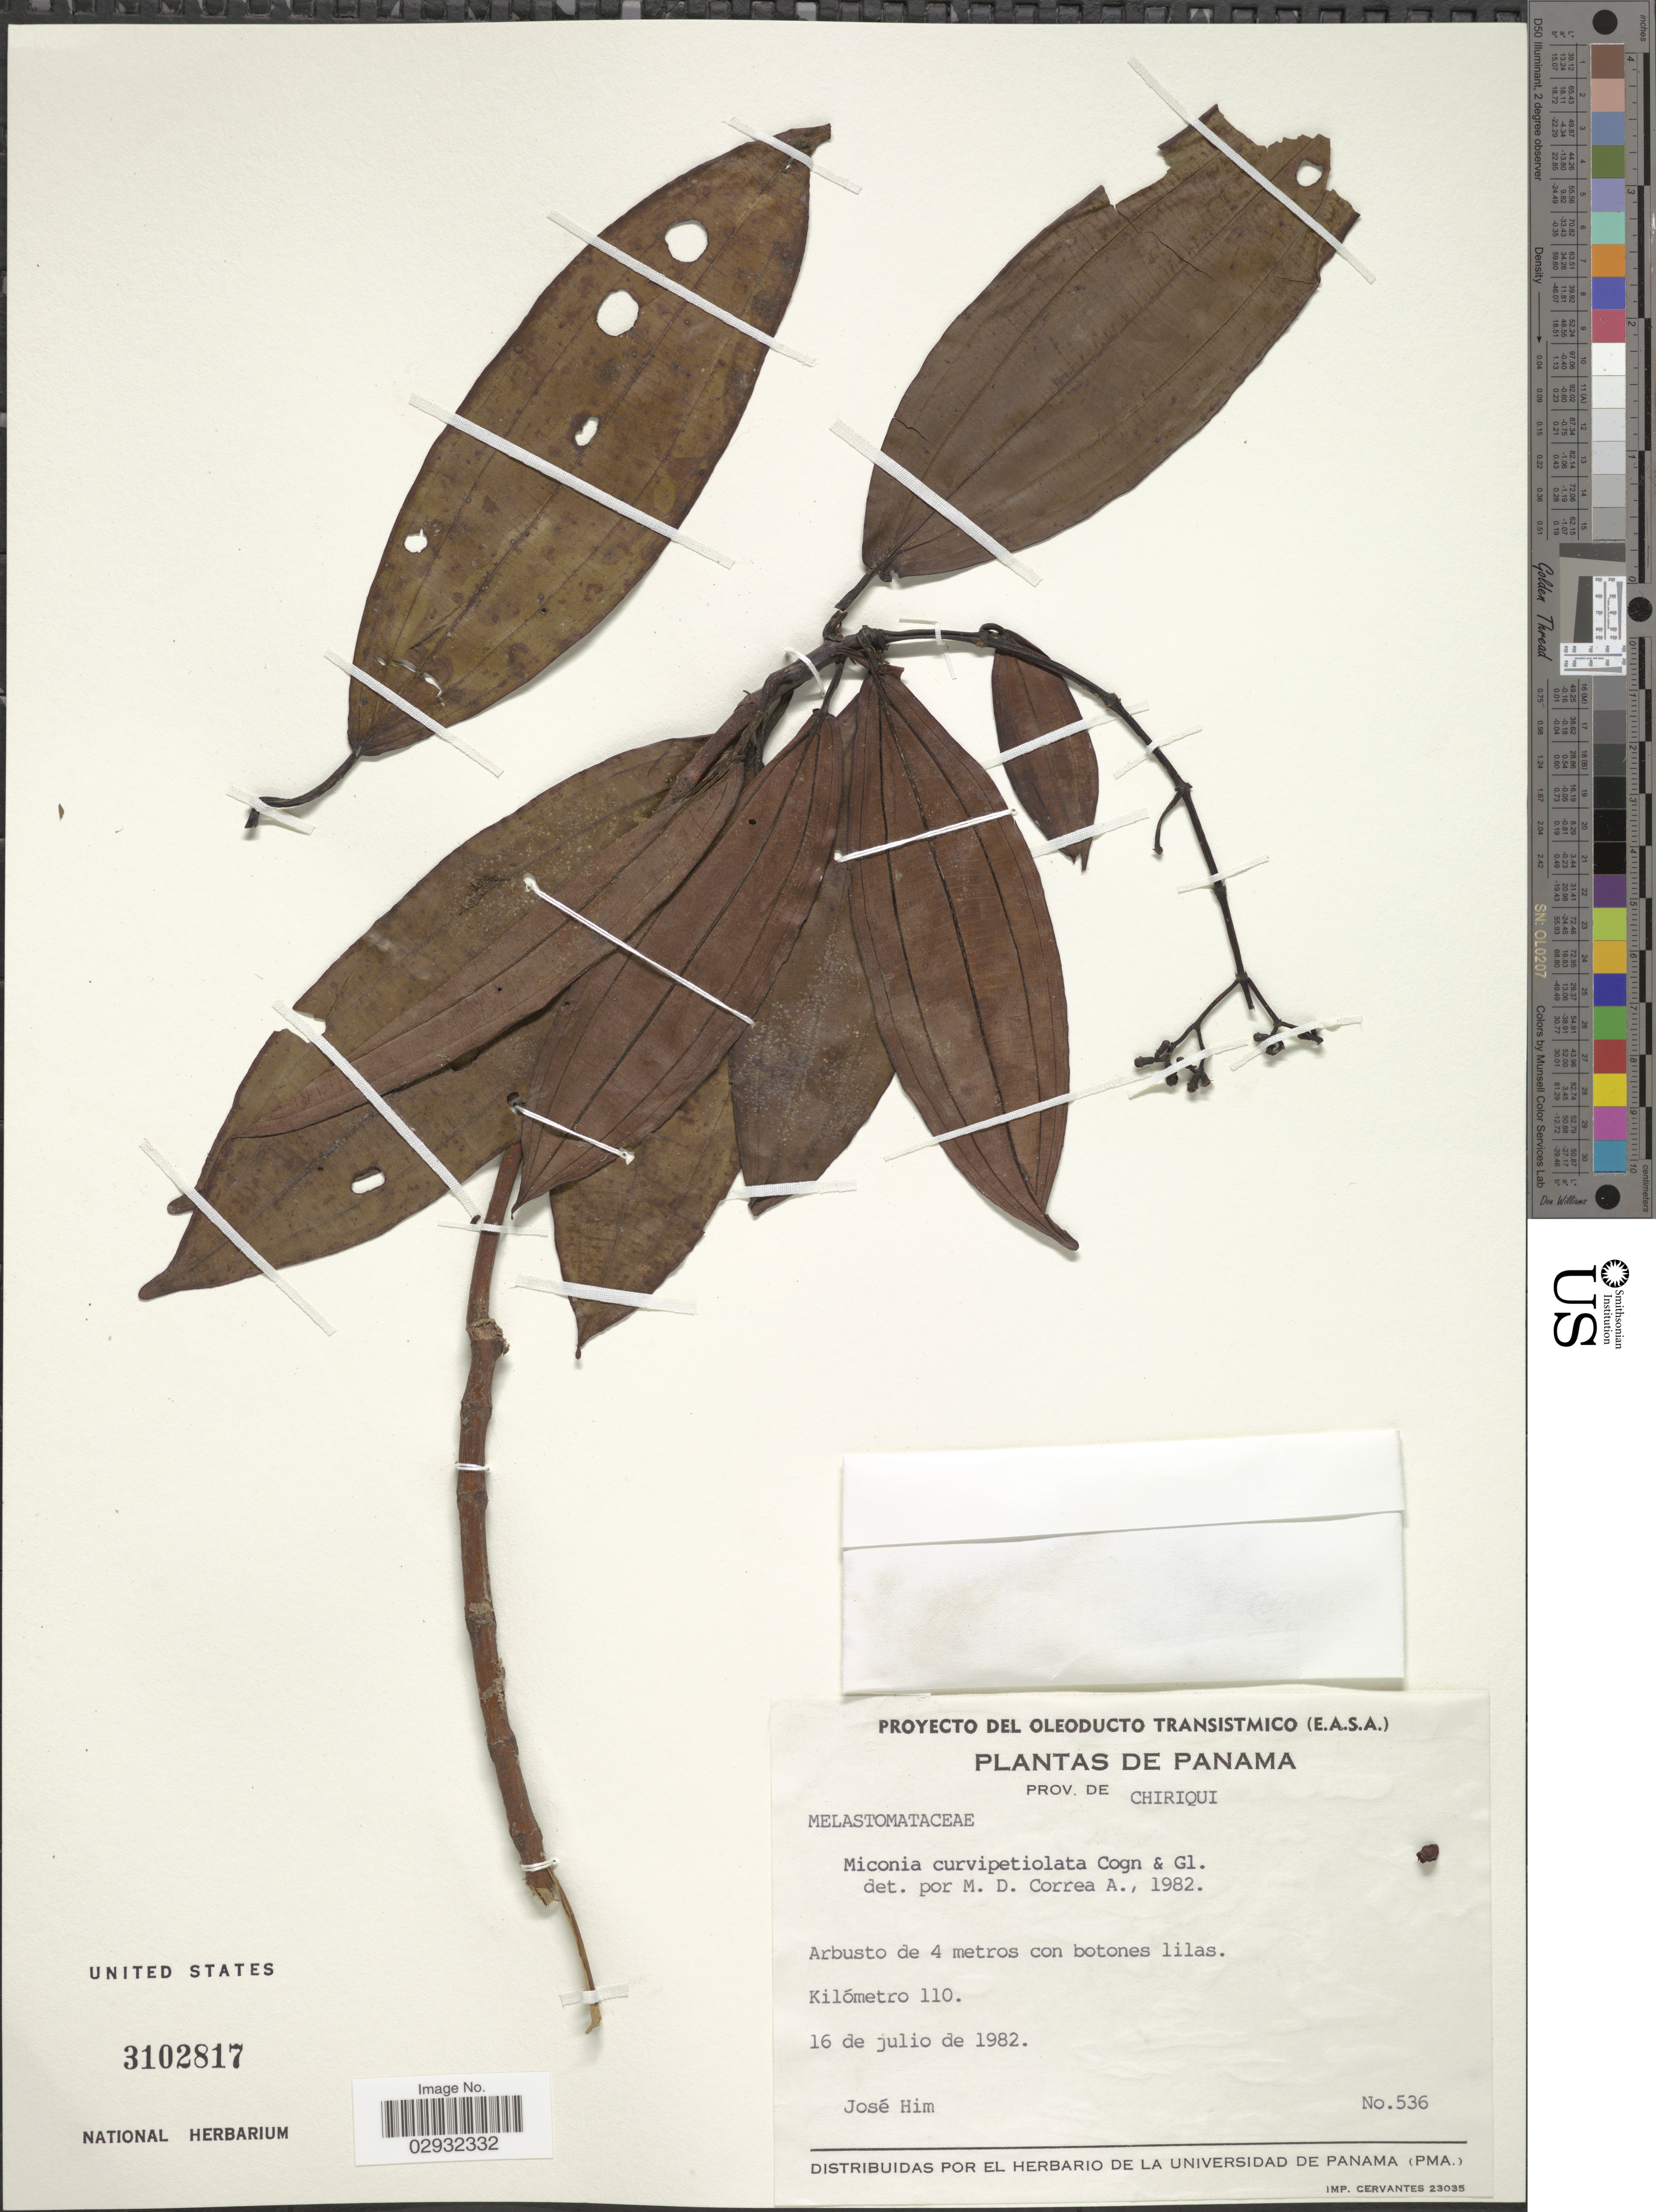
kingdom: Plantae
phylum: Tracheophyta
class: Magnoliopsida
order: Myrtales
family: Melastomataceae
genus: Miconia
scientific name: Miconia curvipetiolata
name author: Cogn. & Gleason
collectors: J. Him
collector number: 536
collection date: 1982-07-16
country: Panama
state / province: Chiriqui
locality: Kilómetro 110.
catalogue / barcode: US 3102817